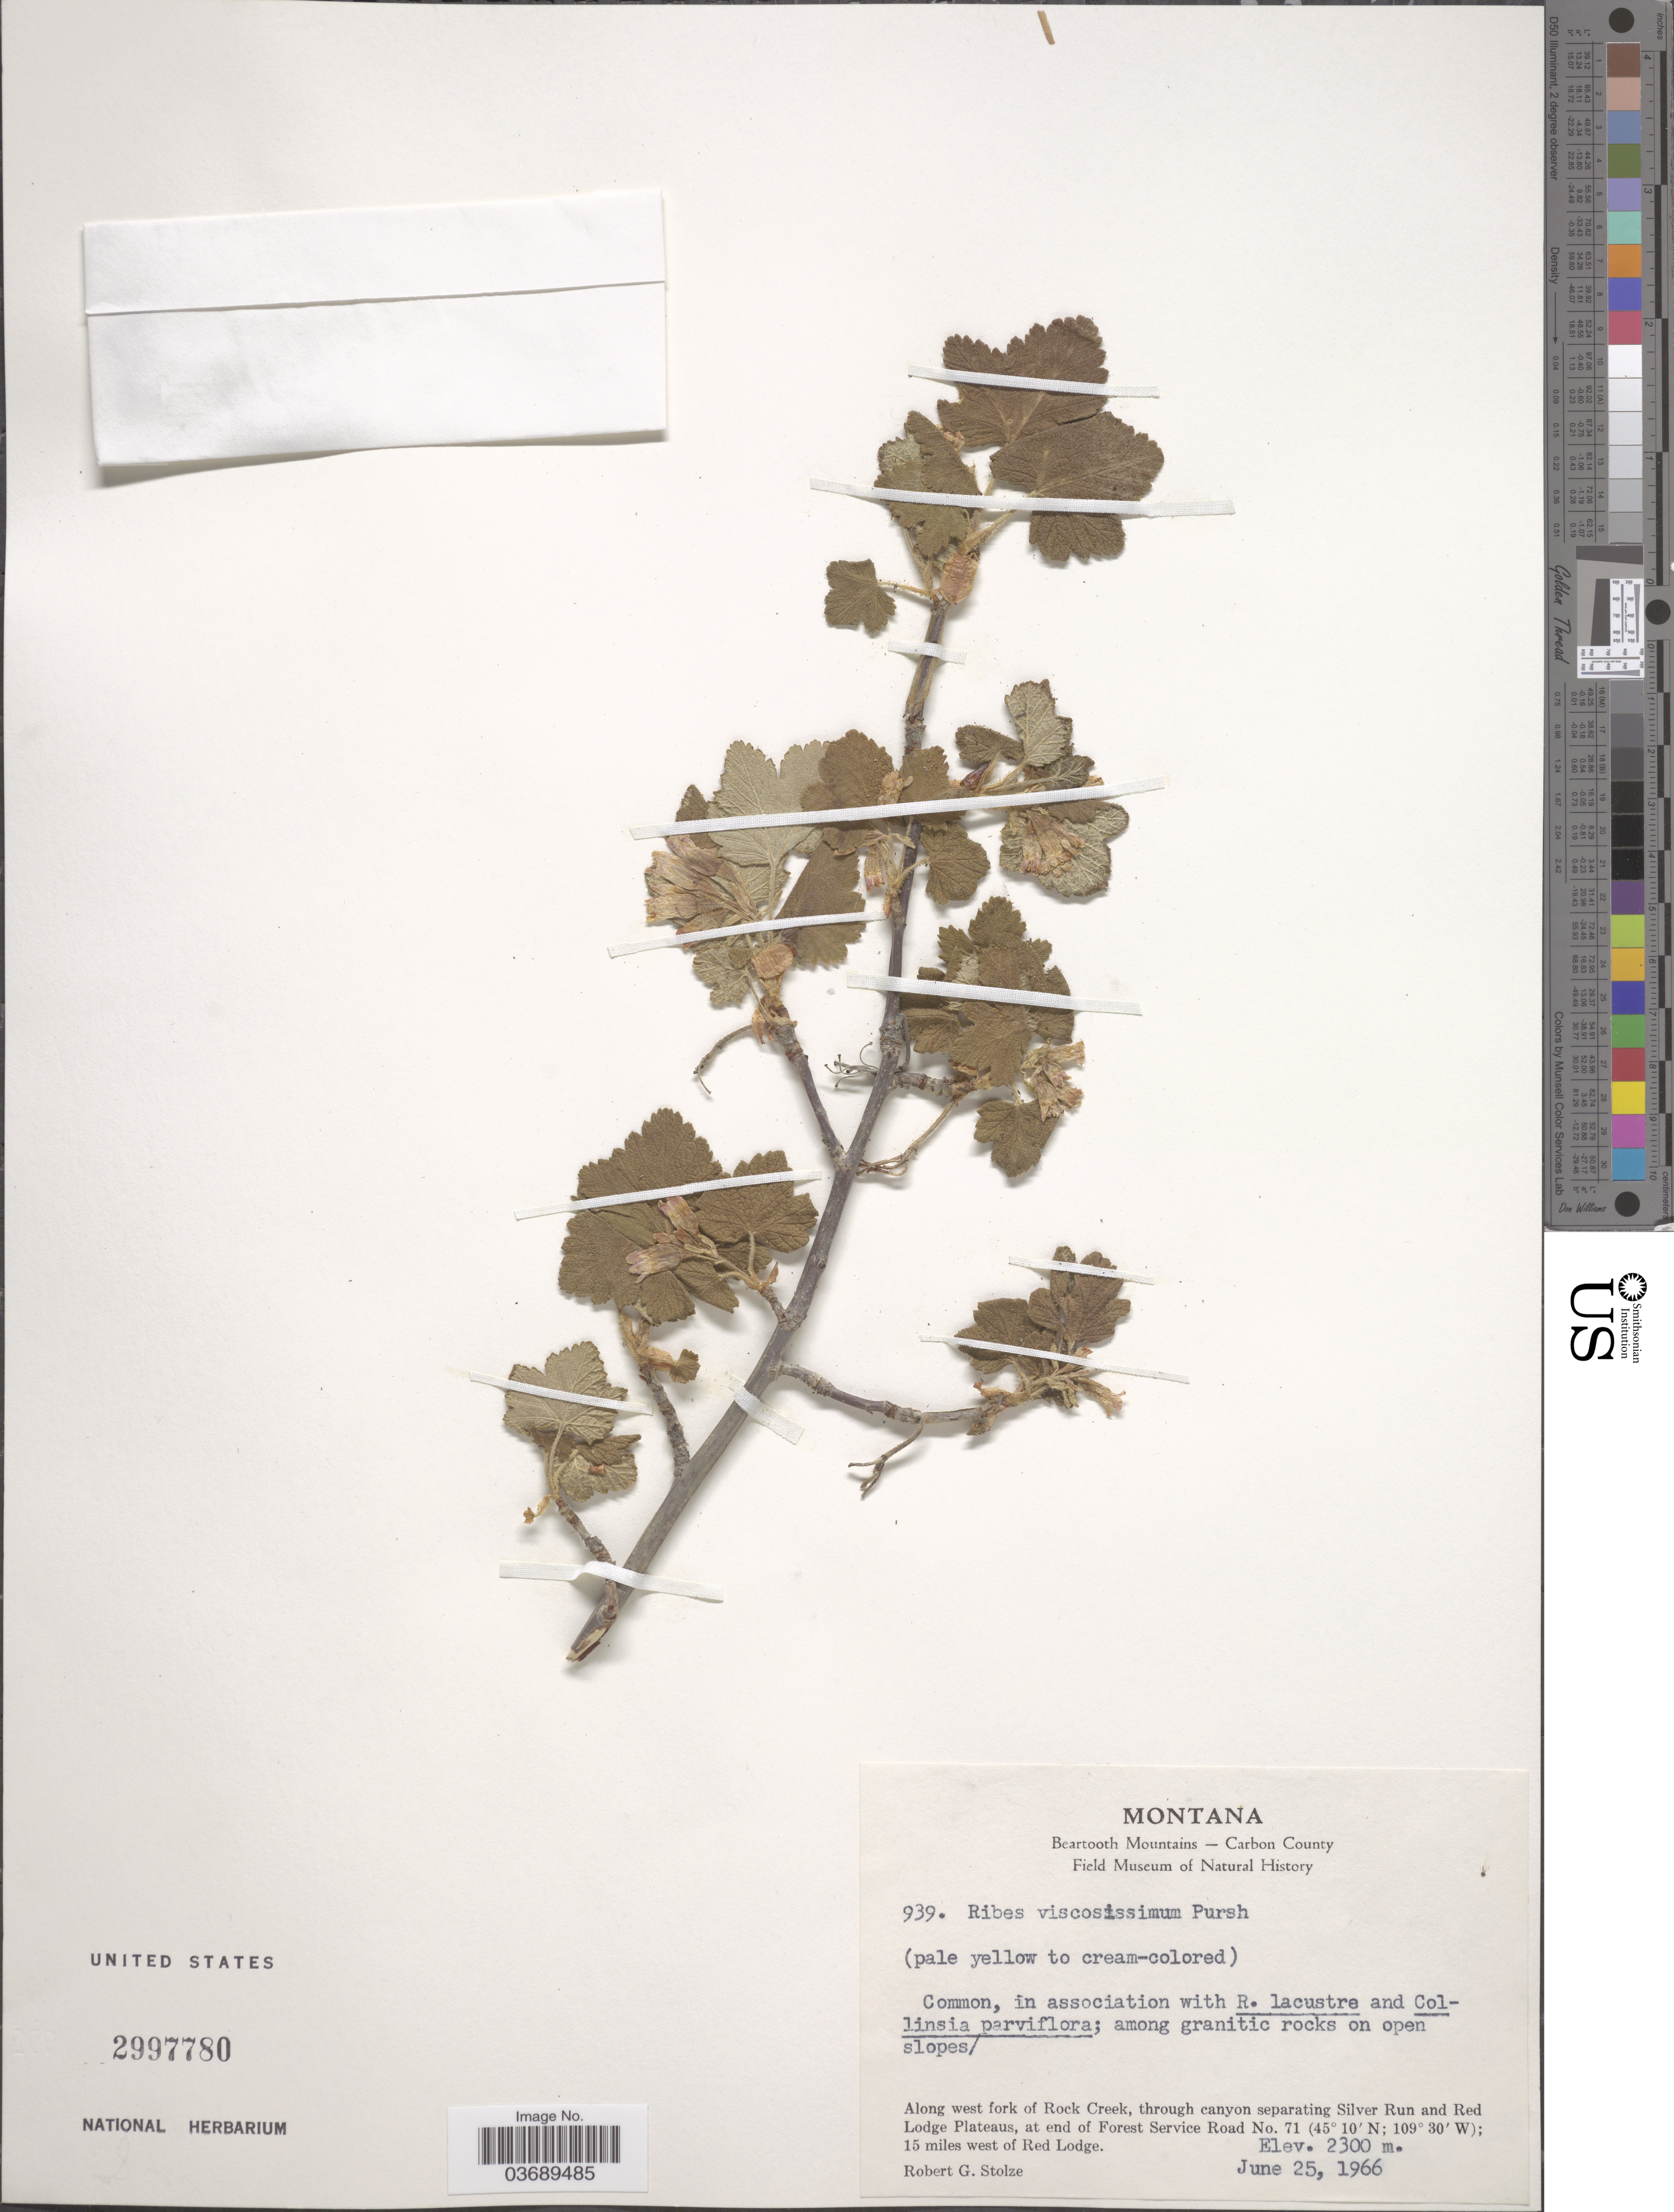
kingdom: Plantae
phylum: Tracheophyta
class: Magnoliopsida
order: Saxifragales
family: Grossulariaceae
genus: Ribes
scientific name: Ribes viscosissimum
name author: Pursh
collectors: R. G. Stolze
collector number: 939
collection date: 1966-06-25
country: United States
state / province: Montana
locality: Beartooth Mountains - Carbon County. Along west fork of Rock Creek, through canyon separating Silver Run and Red Lodge Plateaus, at end of Forest Service Road No. 71. 15 miles west of Red Lodge.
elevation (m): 2300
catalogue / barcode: US 2997780